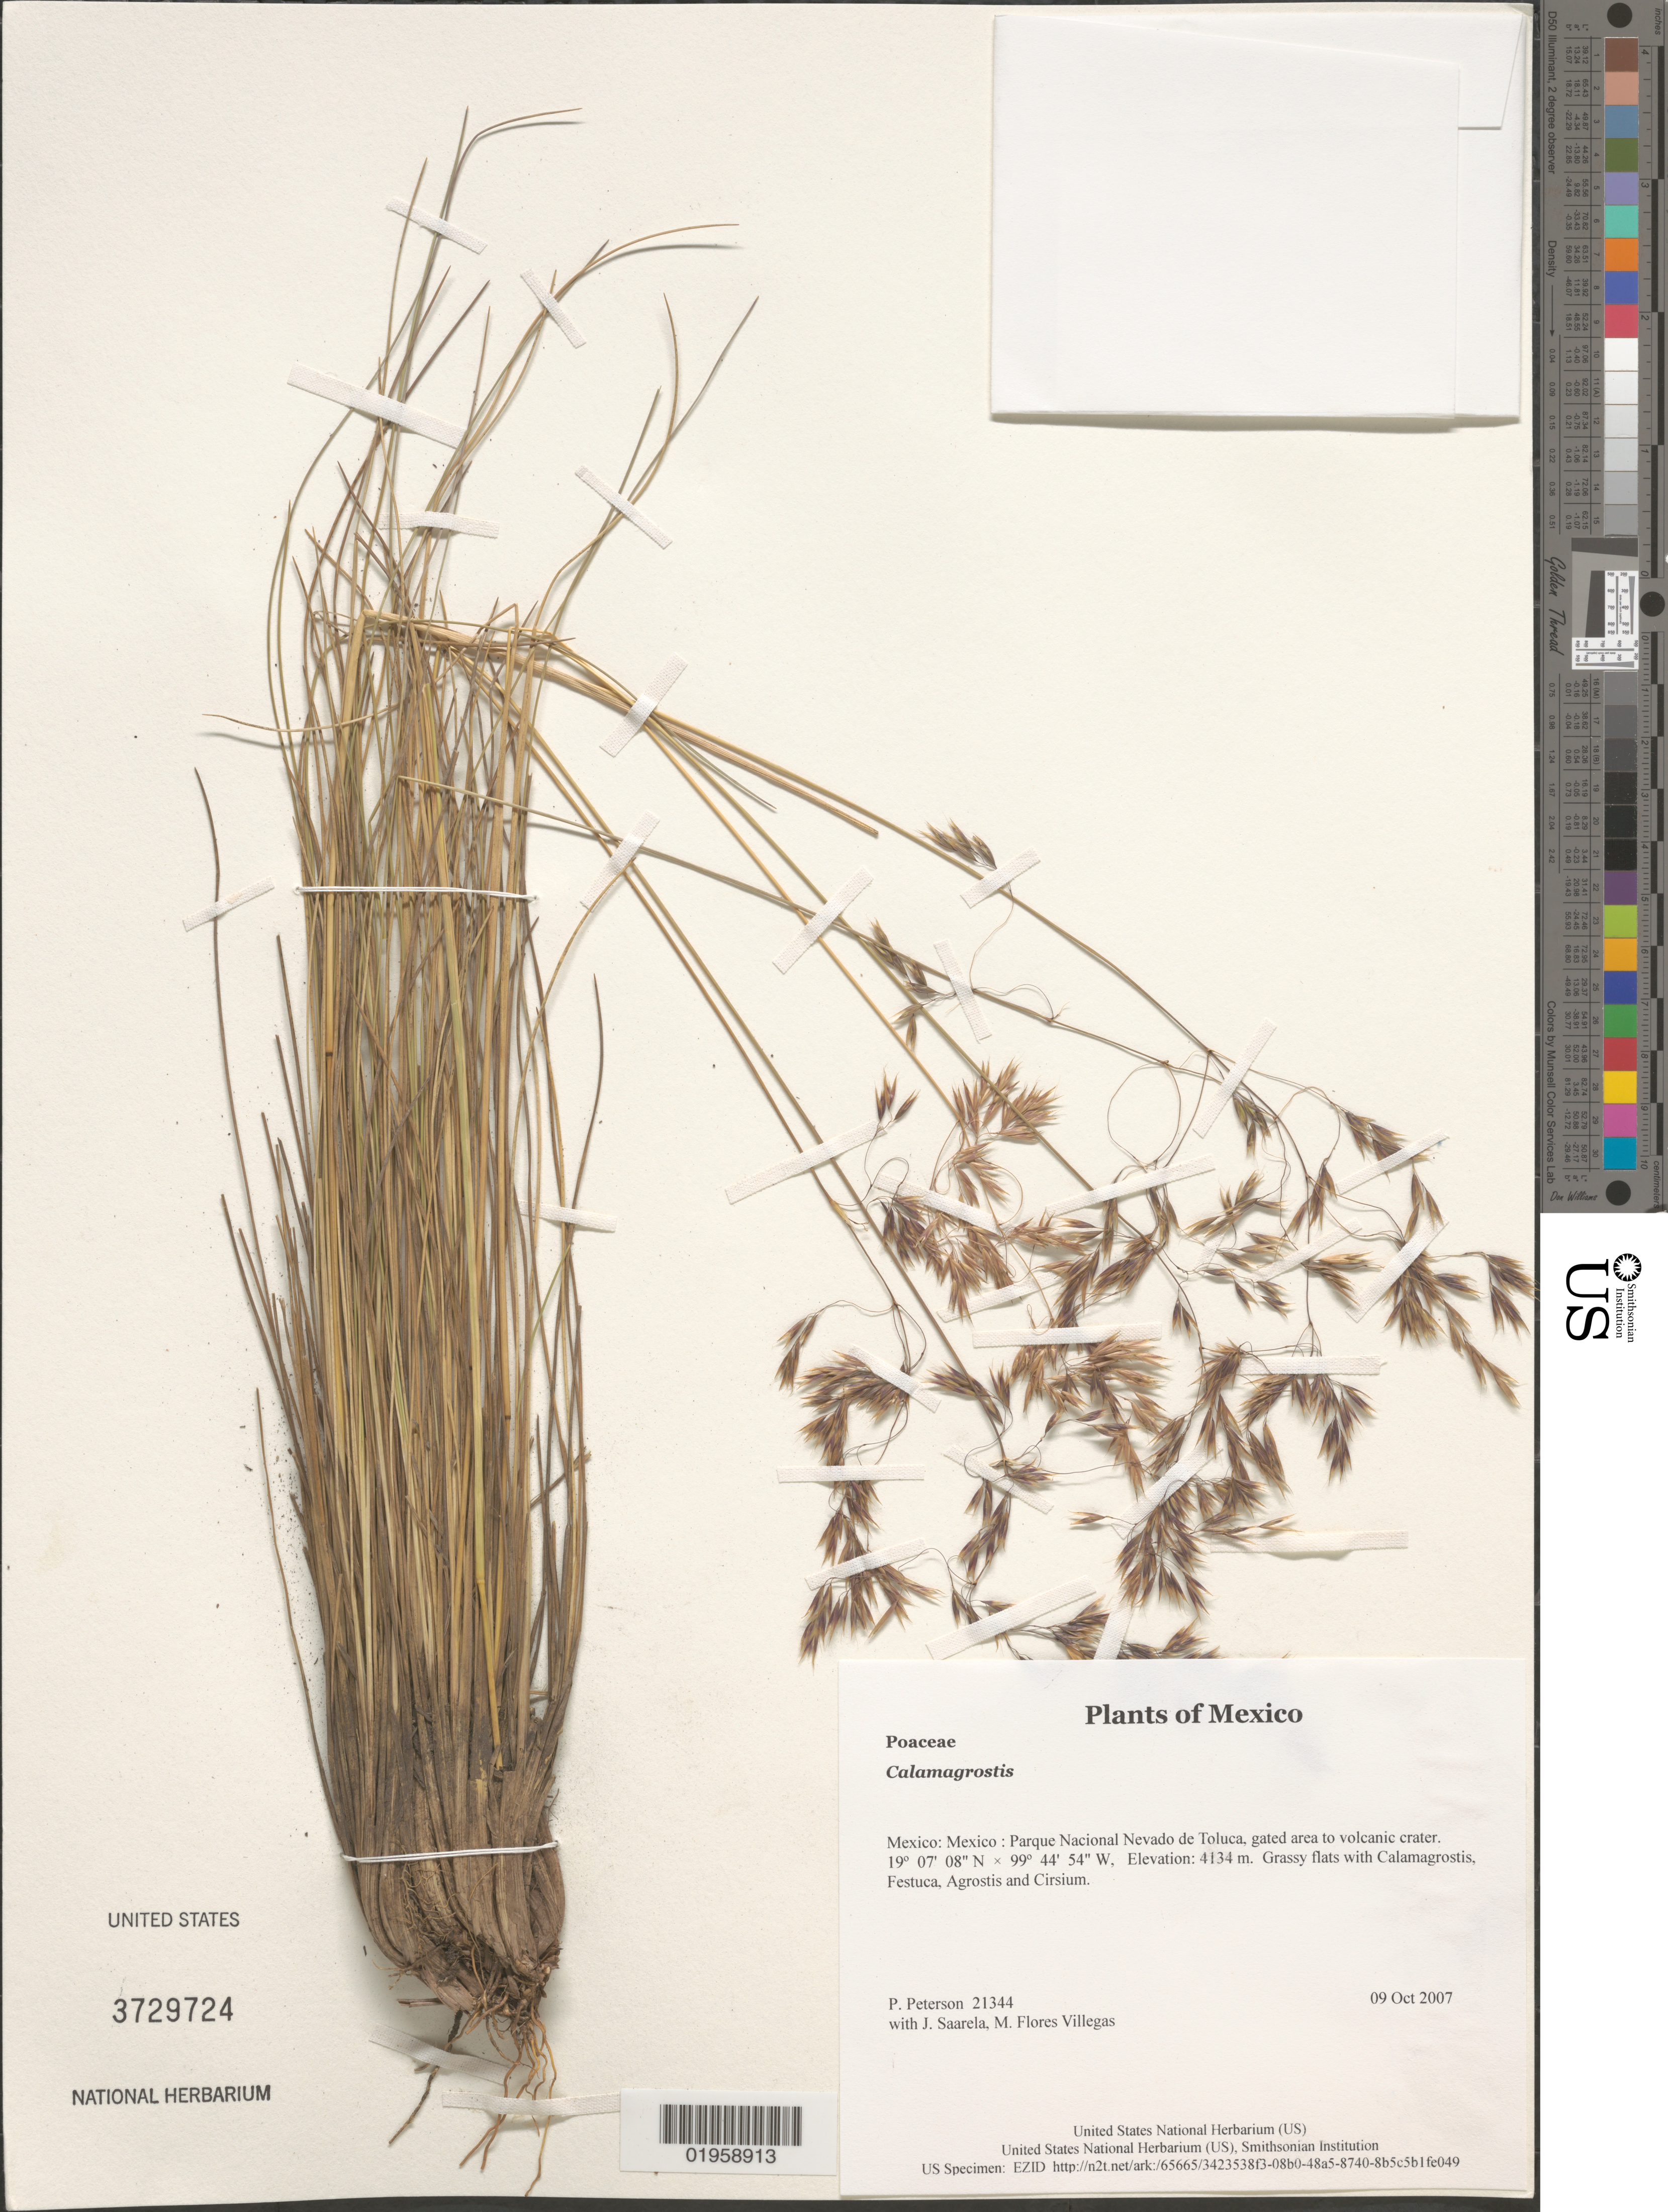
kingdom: Plantae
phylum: Tracheophyta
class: Liliopsida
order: Poales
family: Poaceae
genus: Peyritschia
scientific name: Peyritschia sp.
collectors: P. M. Peterson, J. Saarela & M. Flores Villegas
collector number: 21344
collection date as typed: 09 Oct 2007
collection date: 2007-10-09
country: Mexico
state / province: México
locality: Parque Nacional Nevado de Toluca, gated area to volcanic crater.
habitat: Grassy flats with Calamagrostis, Festuca, Agrostis and Cirsium.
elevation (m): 4134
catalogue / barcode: US 3729724